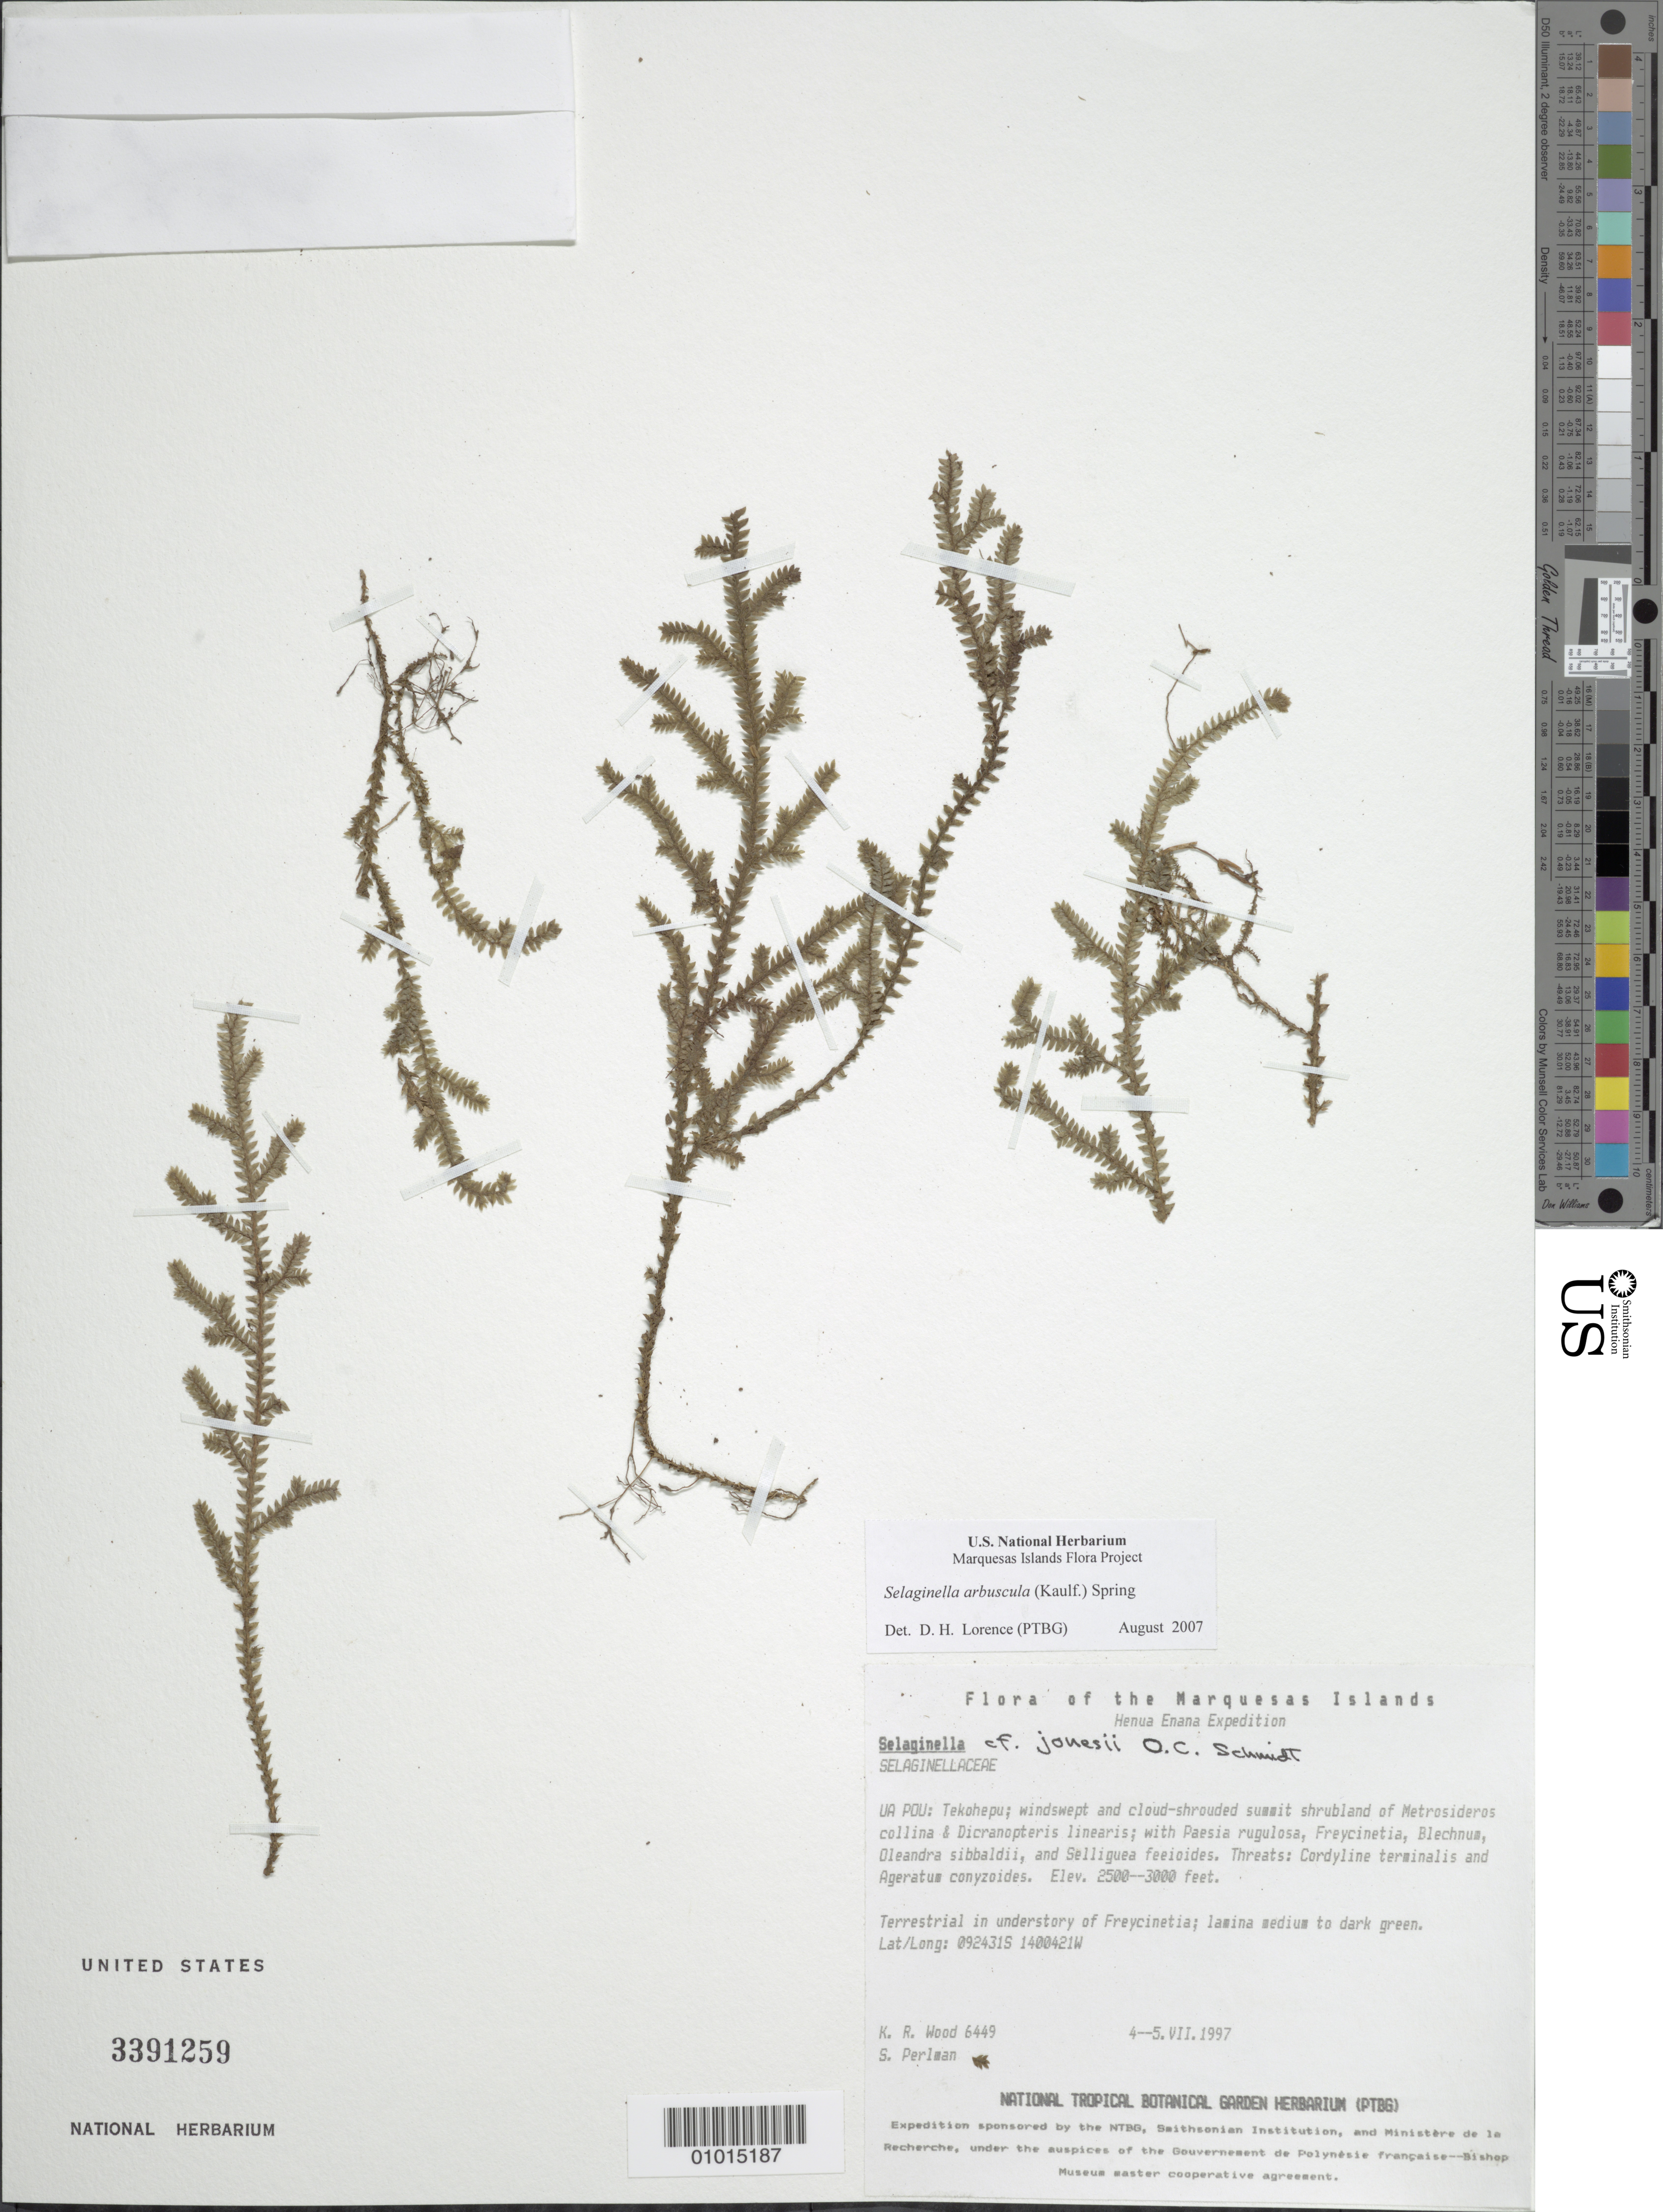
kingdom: Plantae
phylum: Tracheophyta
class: Lycopodiopsida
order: Selaginellales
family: Selaginellaceae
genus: Selaginella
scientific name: Selaginella arbuscula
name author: (Kualf.) Spring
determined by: Smith, Alan R., (UC)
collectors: K. R. Wood & S. P. Perlman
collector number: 6449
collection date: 1997-07-04/1997-07-05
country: French Polynesia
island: Ua Pou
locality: Tekohepo, summit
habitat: Shrubland of Metrosideros collina - Dicranopteris linearis; windswept and cloud shrouded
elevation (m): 762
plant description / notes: Cordyline terminalis, Ageratum conyzoides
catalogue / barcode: US 3391259